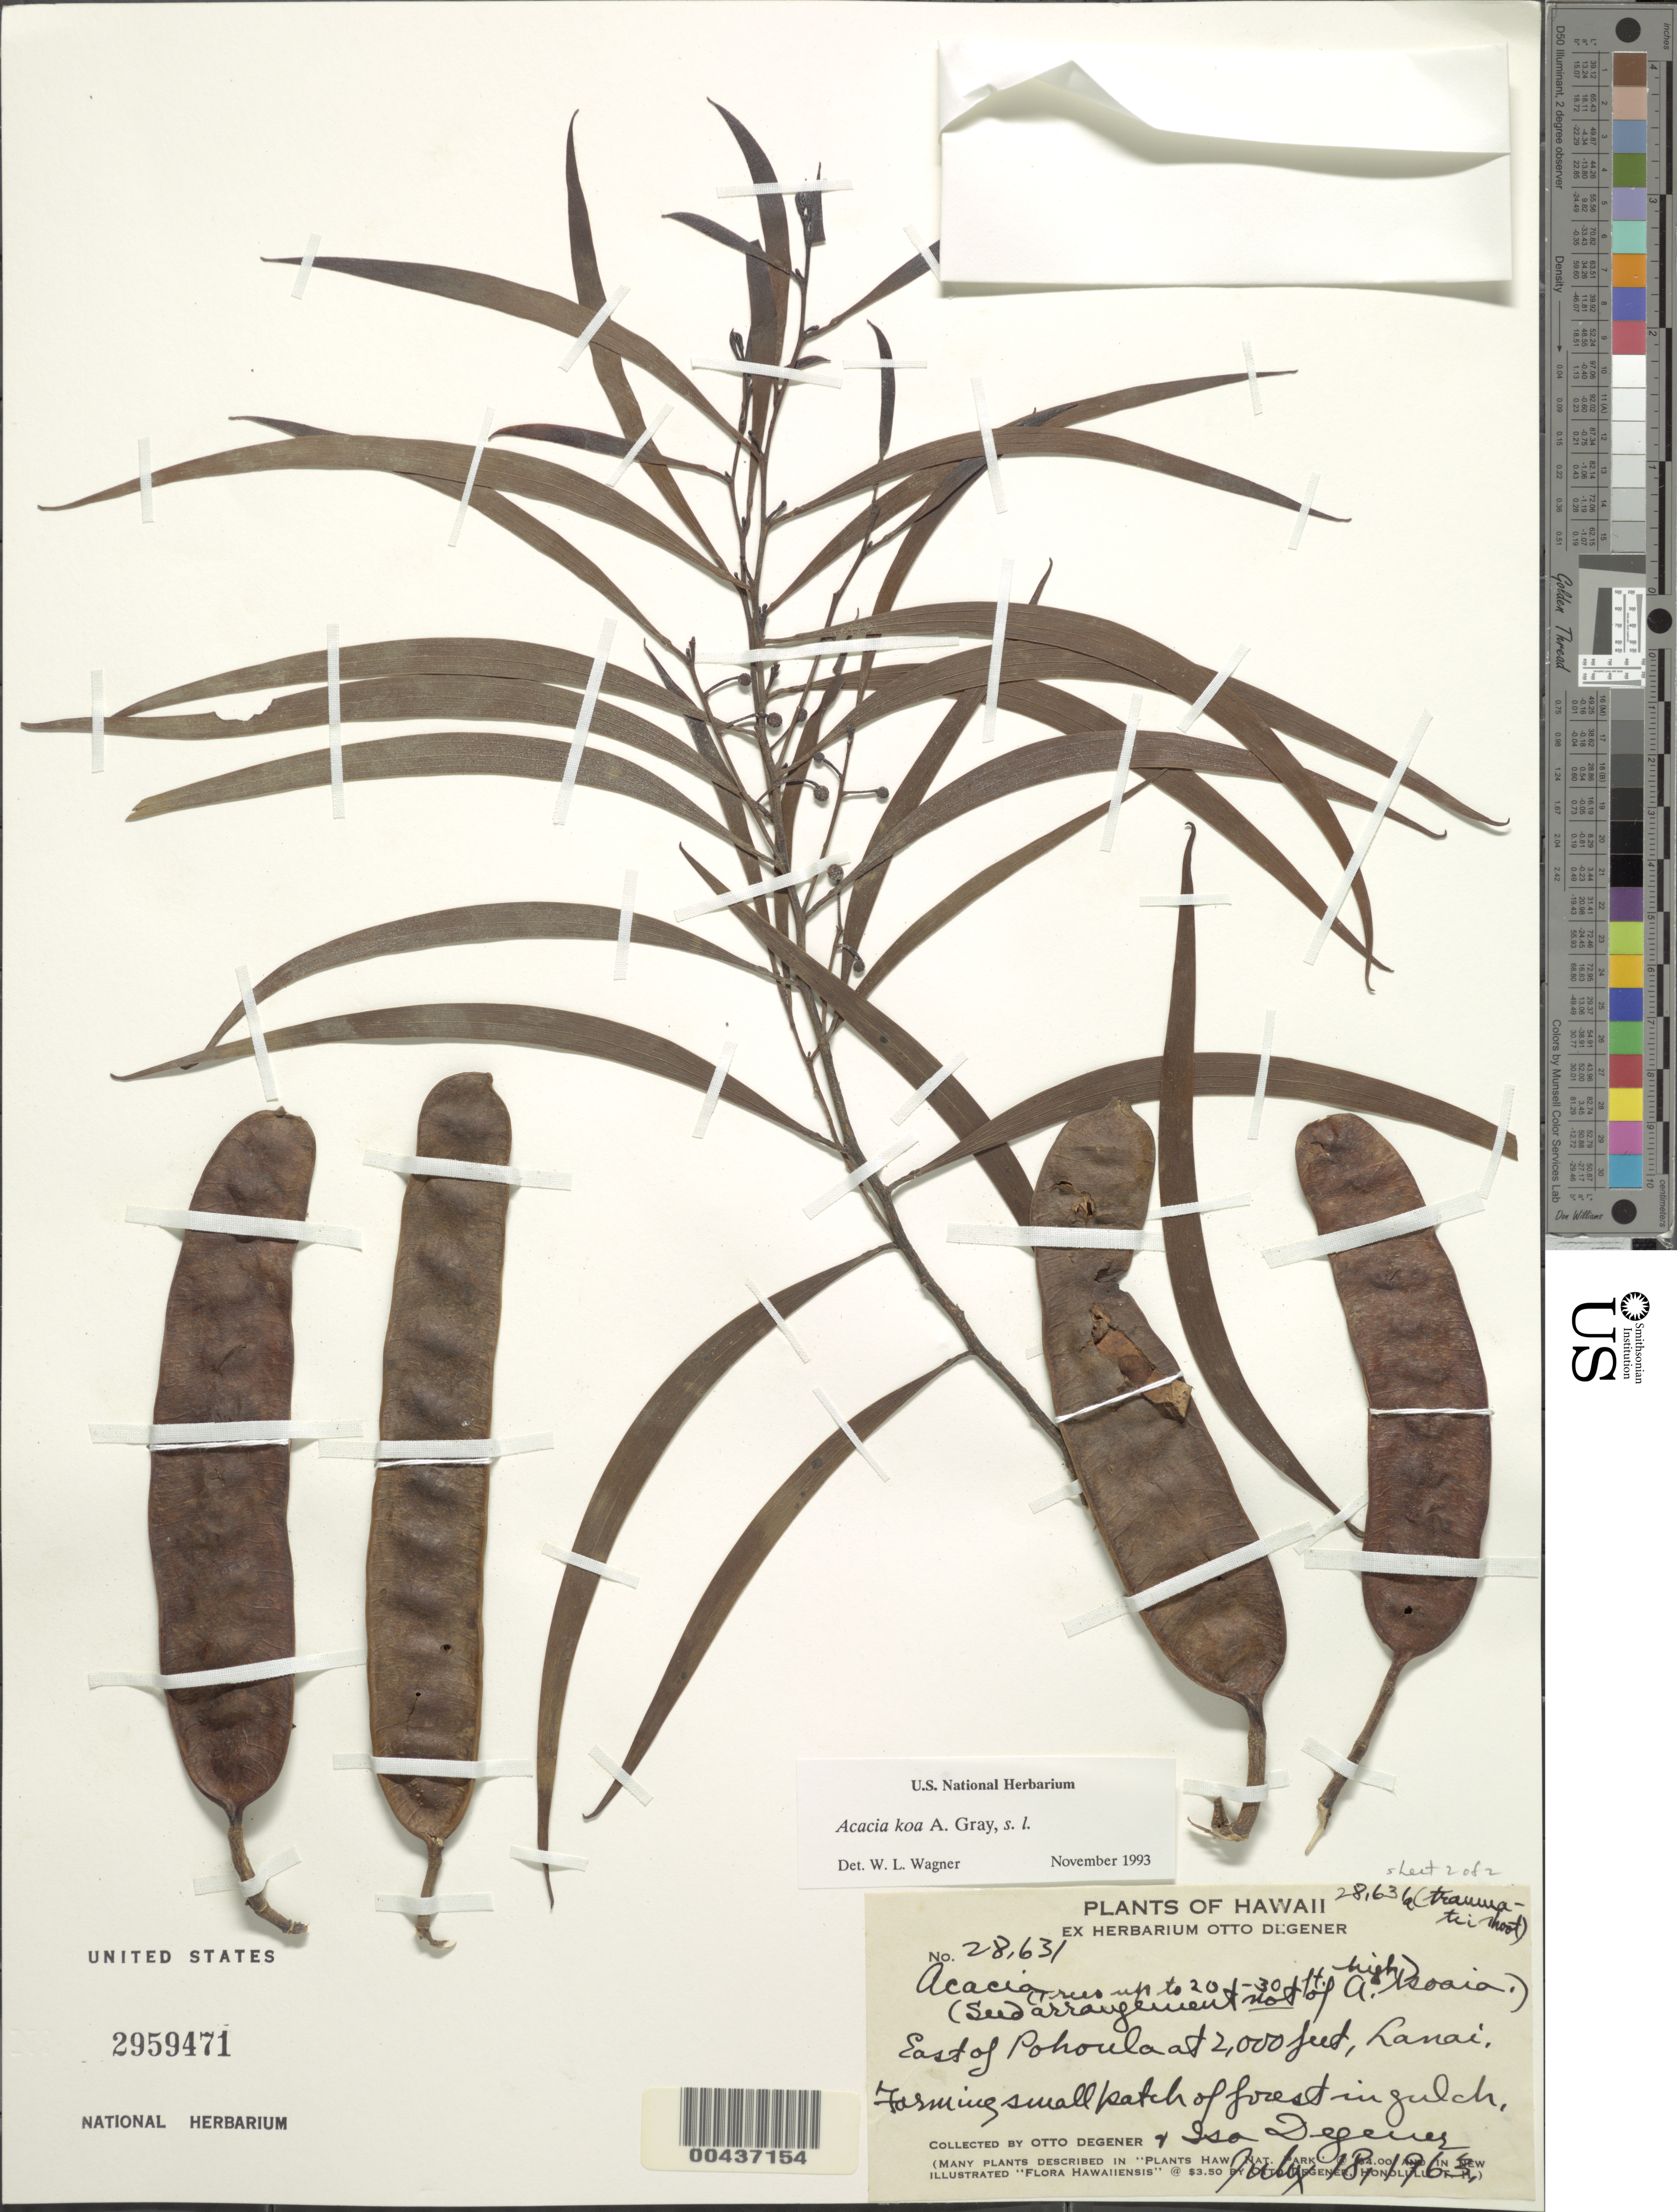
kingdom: Plantae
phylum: Tracheophyta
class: Magnoliopsida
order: Fabales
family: Fabaceae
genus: Acacia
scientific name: Acacia koa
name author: A. Gray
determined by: Wagner, W. L., (BOT), Smithsonian Institution - National Museum of Natural History (UNITED STATES)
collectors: O. Degener & I. Degener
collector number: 28631a, 2of2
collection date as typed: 18 Jul 1963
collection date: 1963-07-18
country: United States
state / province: Hawaii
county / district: Maui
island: Lana'i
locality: East of Pohoula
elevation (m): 610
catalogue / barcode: US 2959471